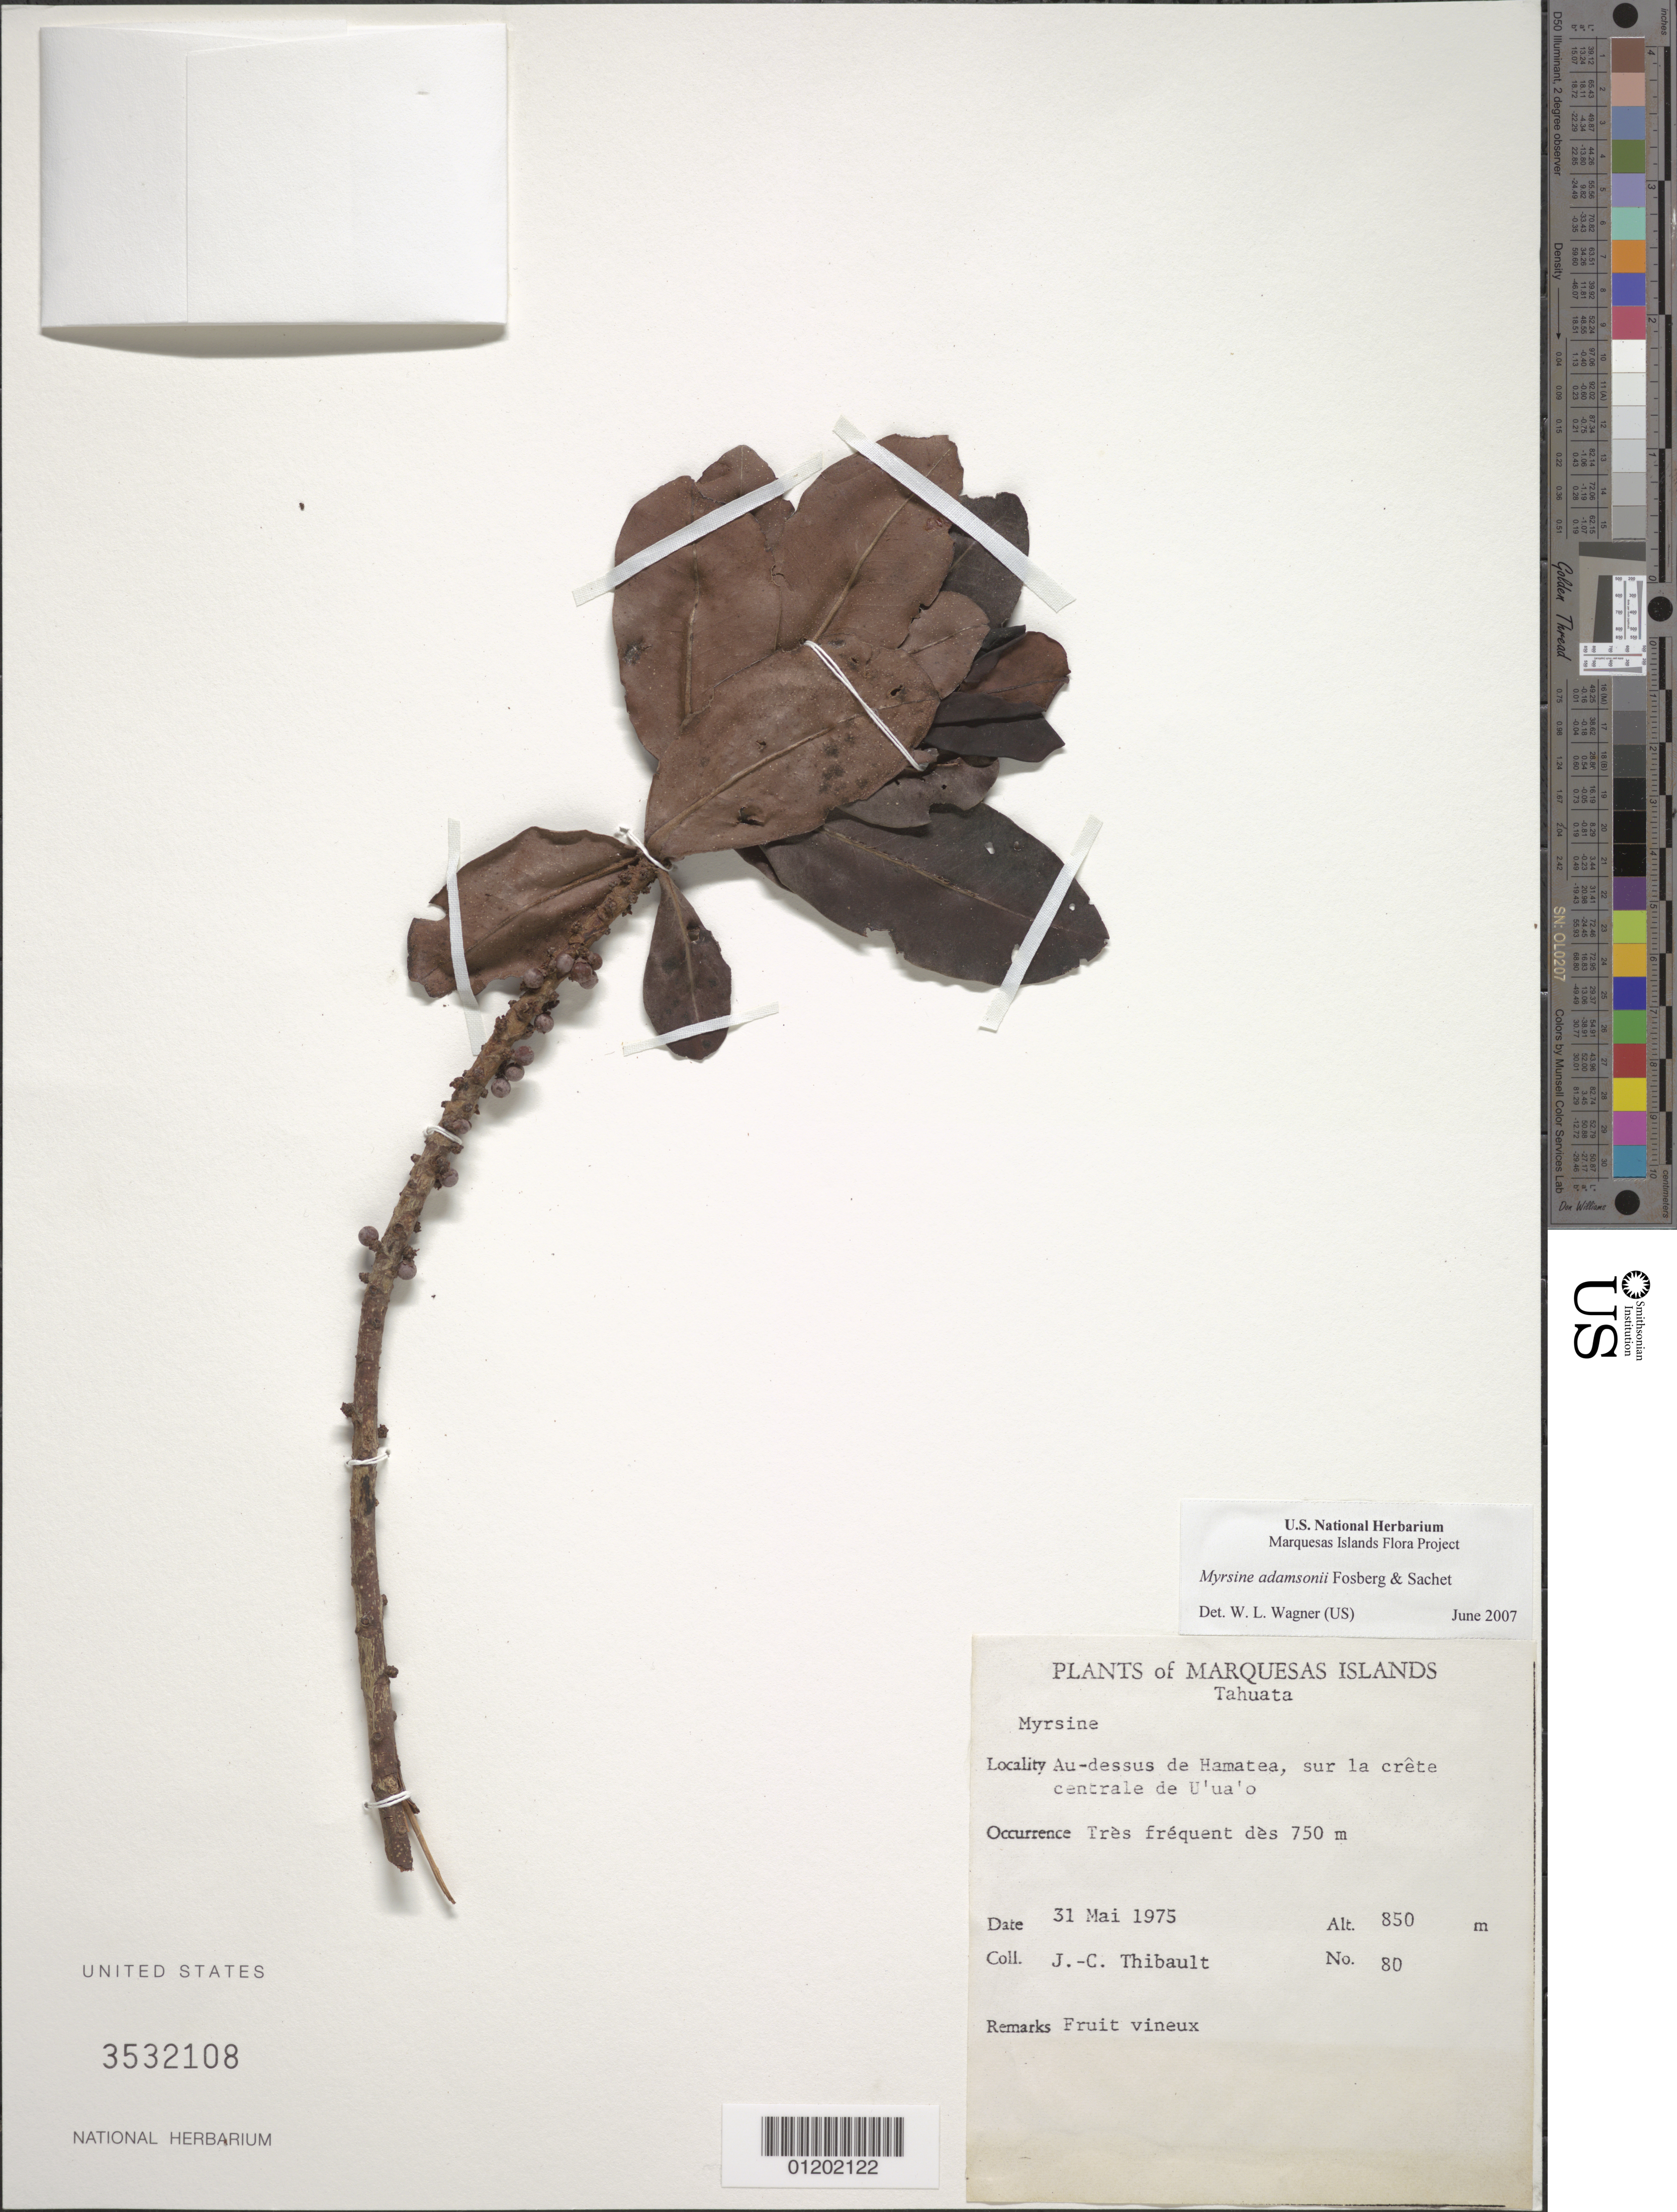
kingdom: Plantae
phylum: Tracheophyta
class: Magnoliopsida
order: Ericales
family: Primulaceae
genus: Myrsine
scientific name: Myrsine adamsonii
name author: Fosberg & Sachet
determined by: Wagner, W. L., (BOT), Smithsonian Institution - National Museum of Natural History (UNITED STATES)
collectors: J. Thibault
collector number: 80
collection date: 1975-05-31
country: French Polynesia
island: Tahuata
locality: Au-dessus de Hamatea, sur la crête centrale de U'ua'o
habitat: Très frequent dès 750 m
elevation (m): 850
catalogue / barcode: US 3532108